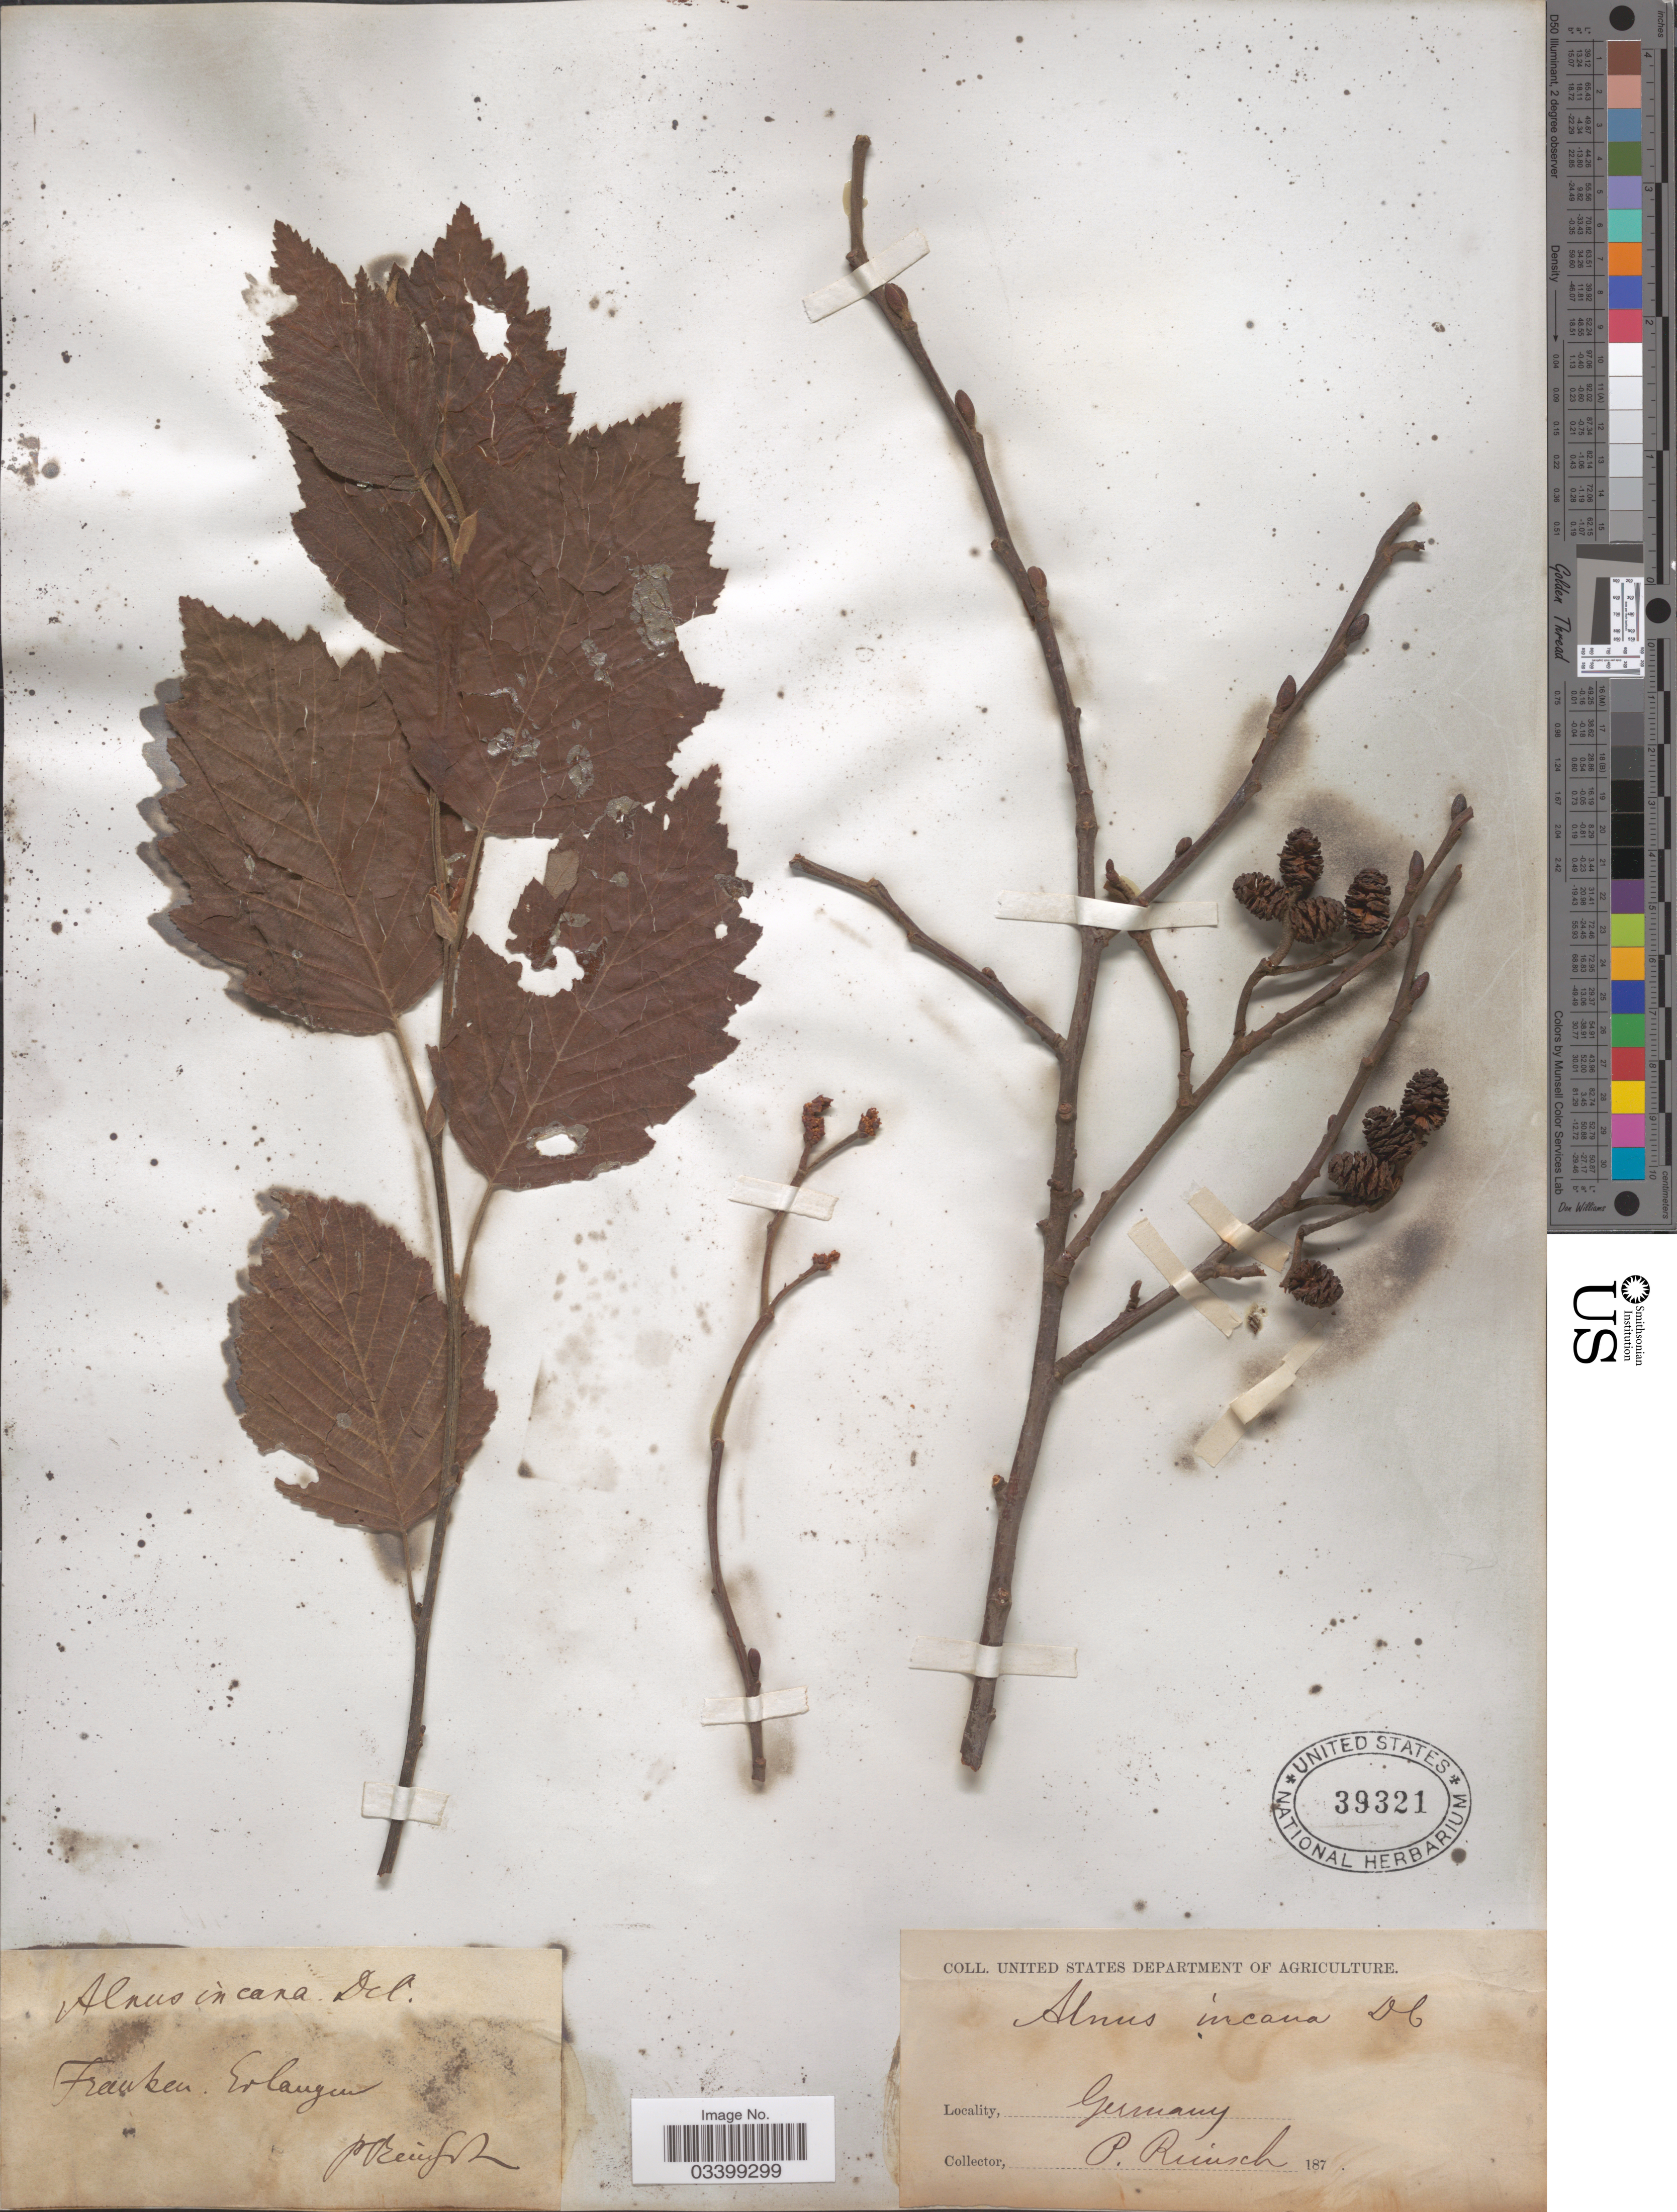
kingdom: Plantae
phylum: Tracheophyta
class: Magnoliopsida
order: Fagales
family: Betulaceae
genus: Alnus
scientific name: Alnus incana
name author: (L.) Moench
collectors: P. Reinsch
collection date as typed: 187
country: Germany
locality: Franken, Erlangen.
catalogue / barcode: US 39321